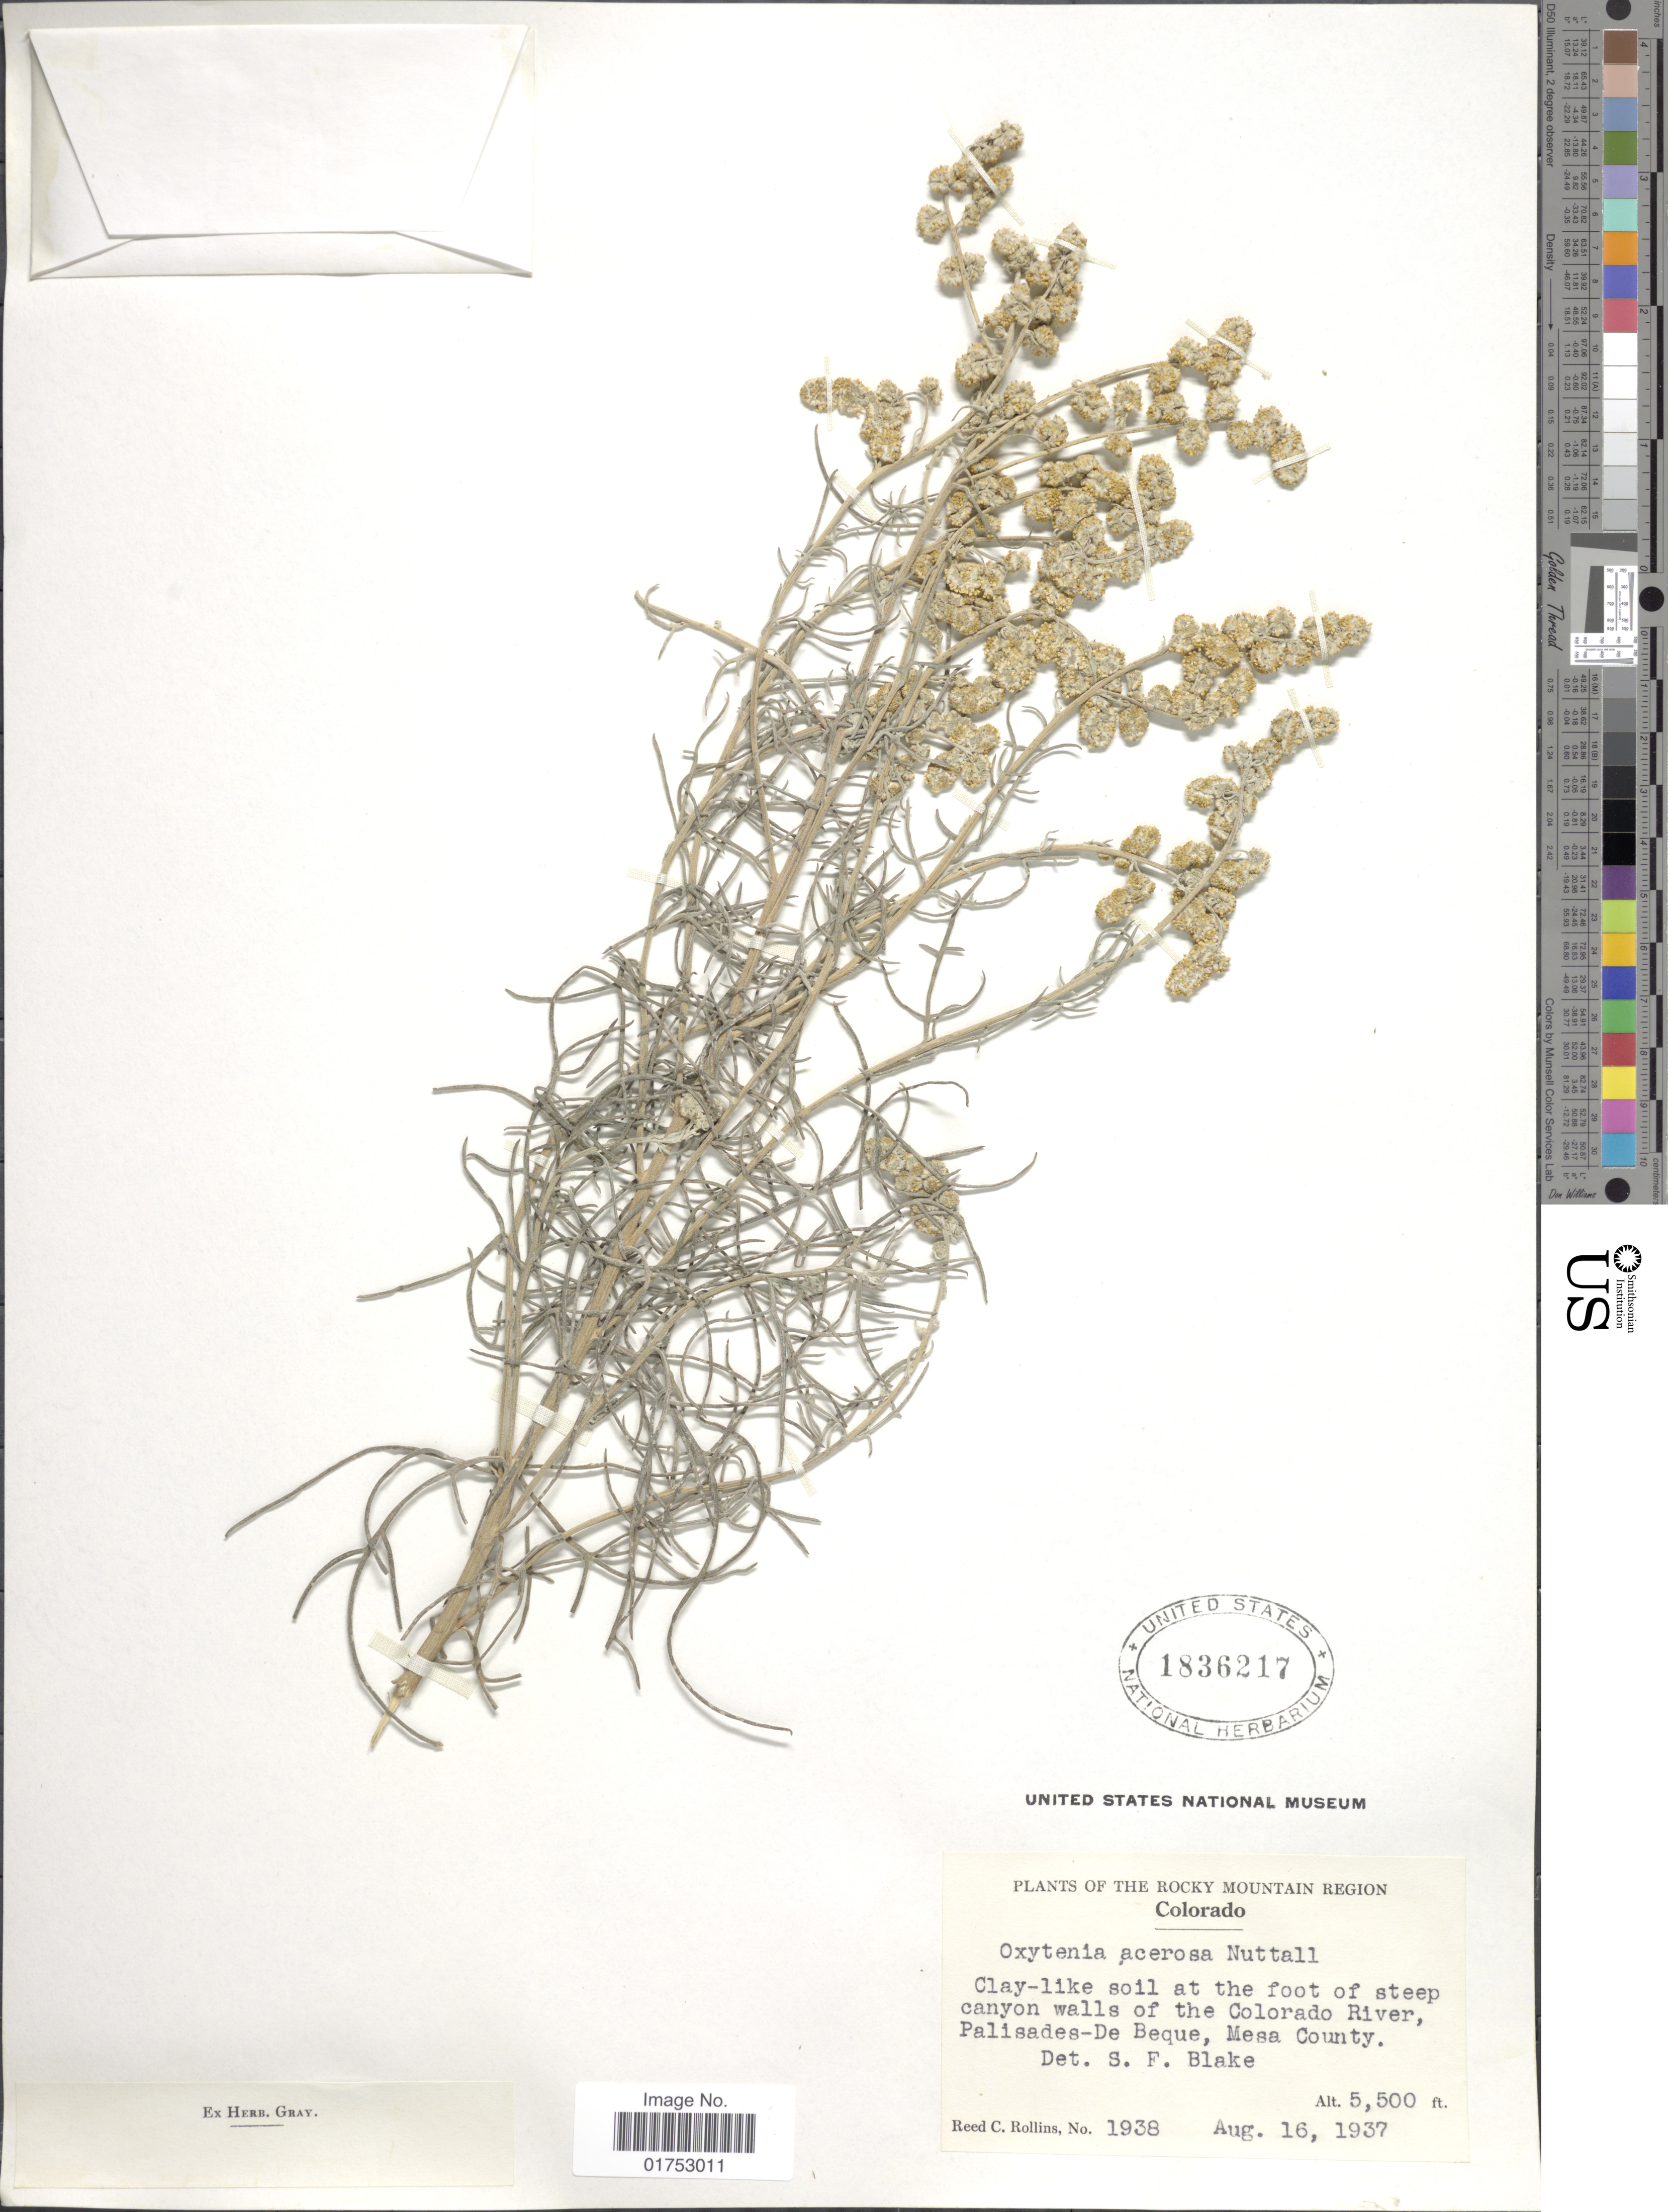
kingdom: Plantae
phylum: Tracheophyta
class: Magnoliopsida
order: Asterales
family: Asteraceae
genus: Oxytenia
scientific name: Oxytenia acerosa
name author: Nutt.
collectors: R. C. Rollins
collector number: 1938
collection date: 1937-08-16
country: United States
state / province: Colorado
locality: Canyon walls of the Colorado River, Palisades-De Beque, Mesa County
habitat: clay soil at the foot of the steep canyon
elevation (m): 1676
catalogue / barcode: US 1836217